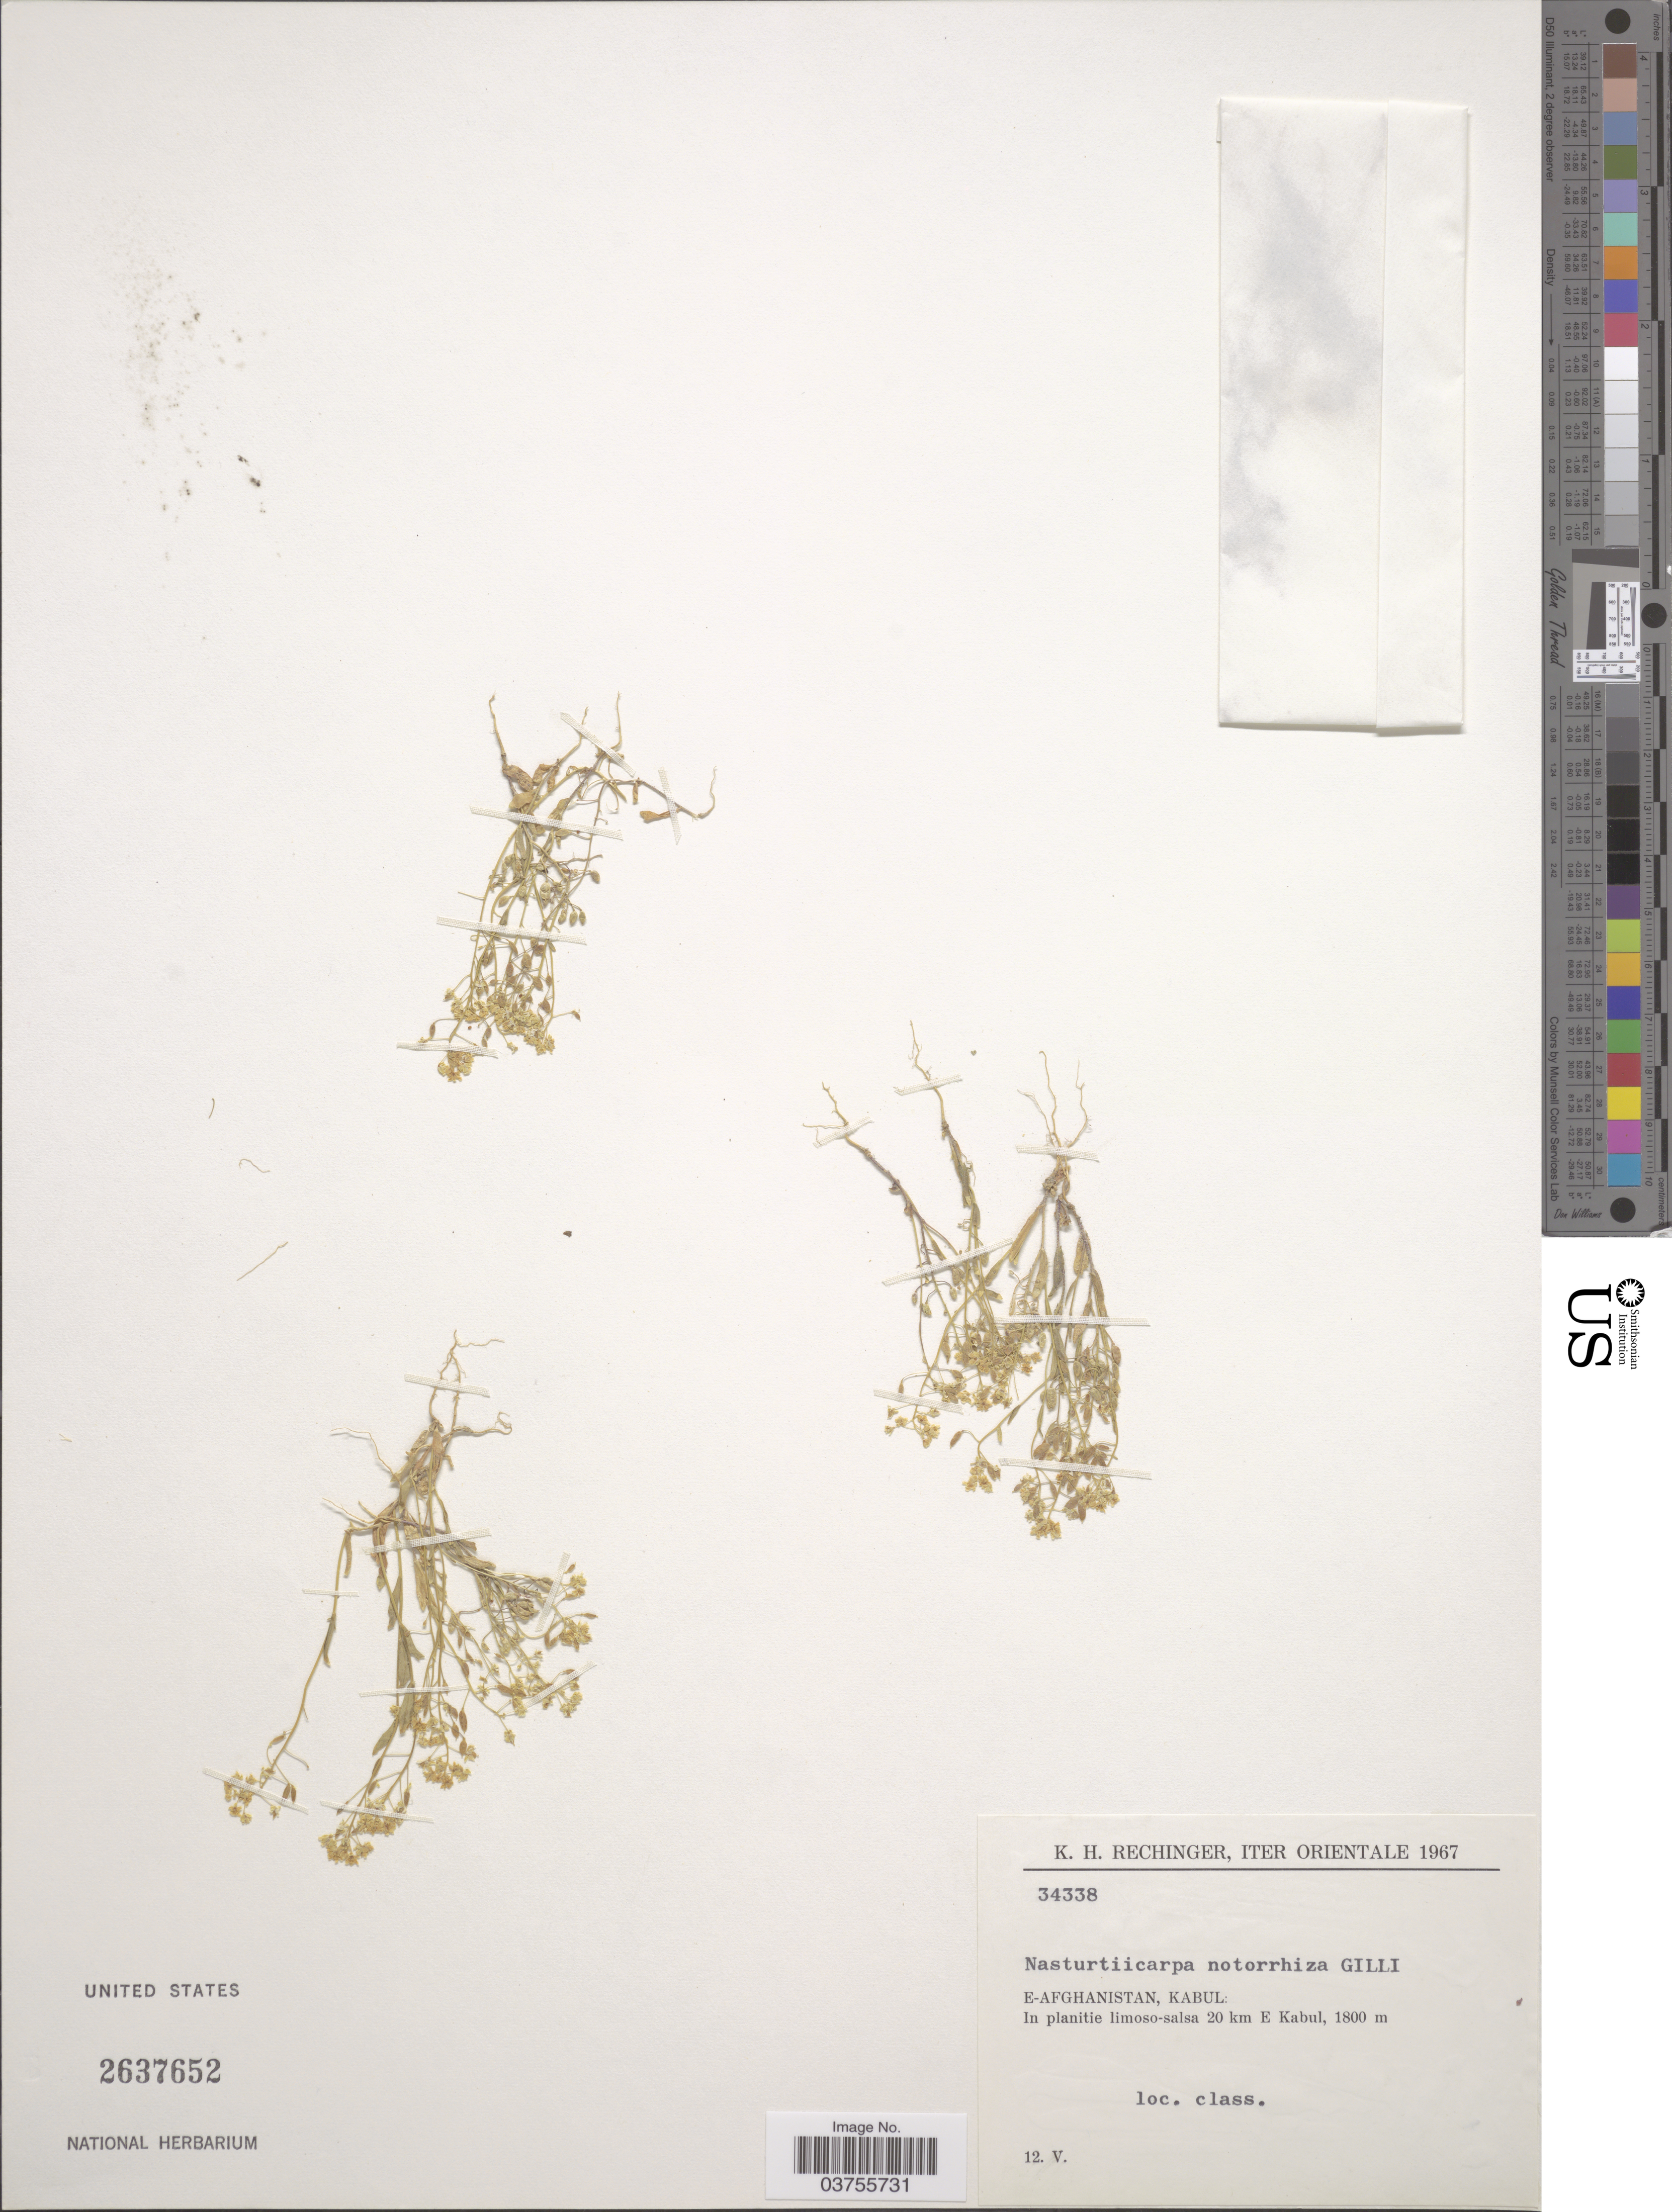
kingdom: Plantae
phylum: Tracheophyta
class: Magnoliopsida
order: Brassicales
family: Brassicaceae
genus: Nasturtiicarpa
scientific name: Nasturtiicarpa notorrhiza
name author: Gilli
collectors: K. H. Rechinger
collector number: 34338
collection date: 1967-05-12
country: Afghanistan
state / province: Kabul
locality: Iter Orientale. E-Afghanistan, Kabul: In planitie limoso-salsa 20 km E Kabul.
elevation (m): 1800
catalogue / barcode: US 2637652